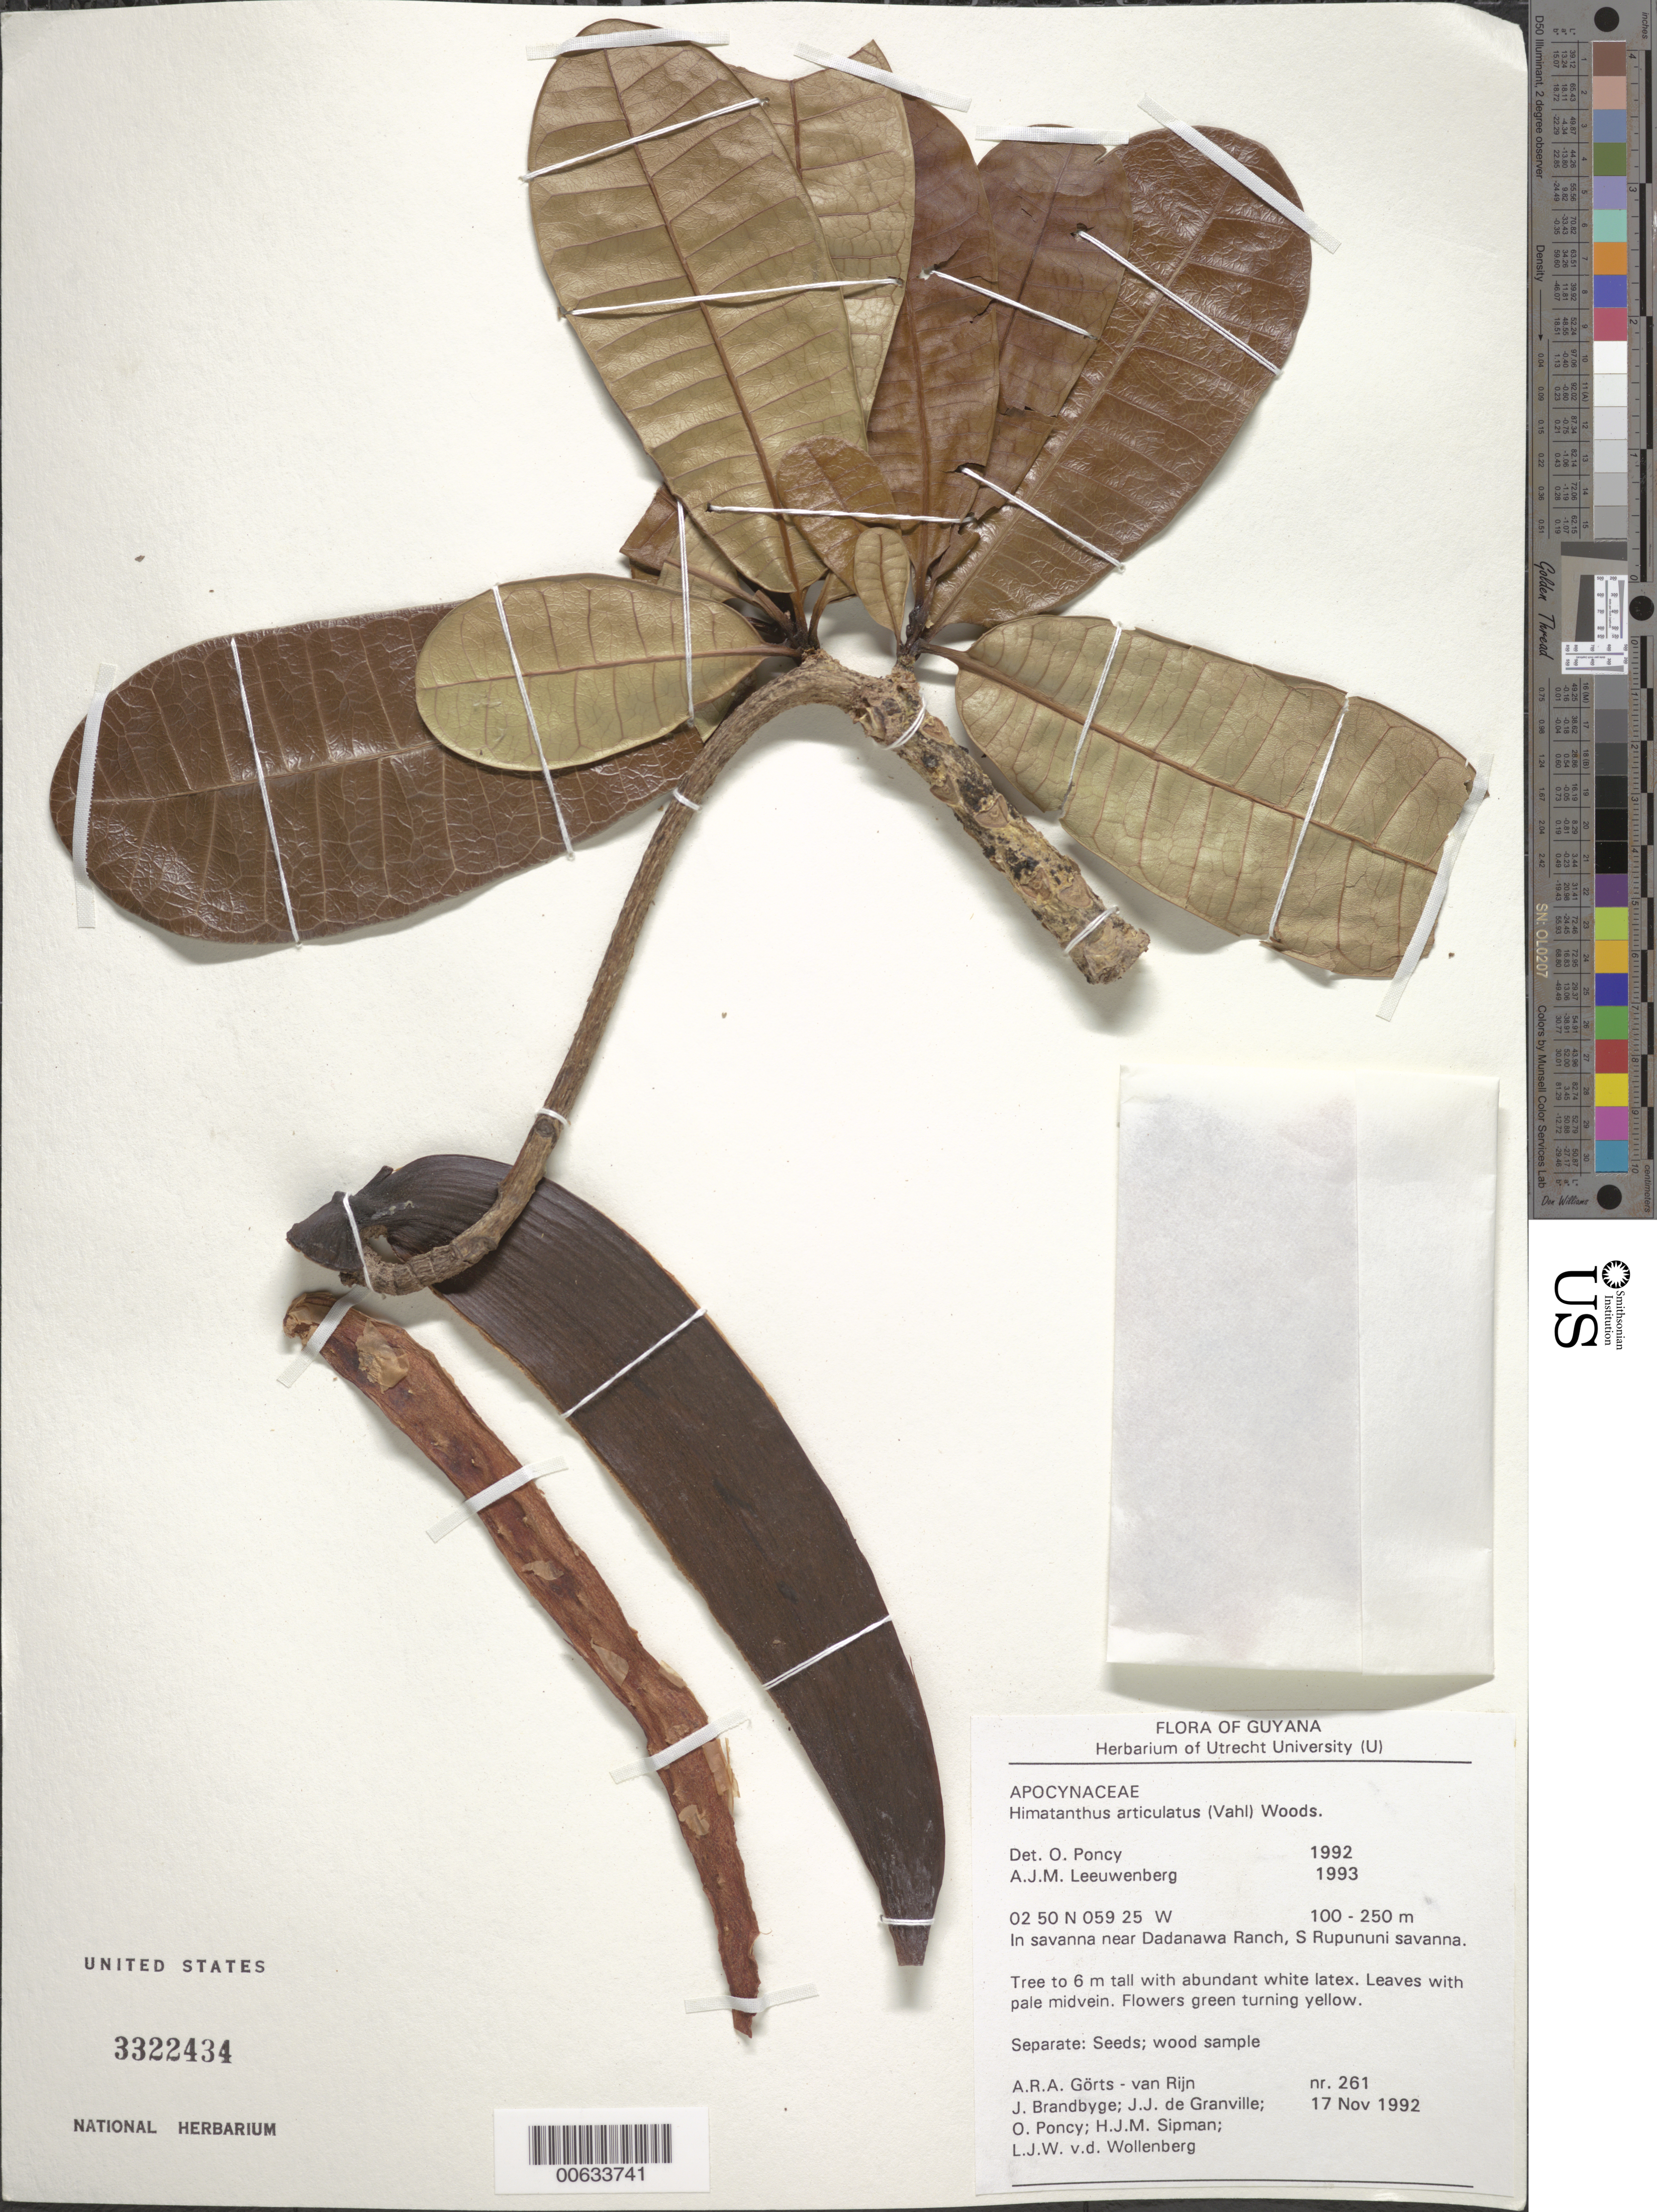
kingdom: Plantae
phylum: Tracheophyta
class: Magnoliopsida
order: Gentianales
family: Apocynaceae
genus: Himatanthus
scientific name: Himatanthus articulatus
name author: (Vahl) Woodson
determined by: Leeuwenberg, A. J. M.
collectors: A. .R. A. Görts-van Rijn, J. Brandbyge, J.-J. de Granville, O. Poncy, H. J. M. Sipman & L. van der Wollenberg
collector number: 261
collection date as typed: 19-Nov-92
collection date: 1992-11-19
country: Guyana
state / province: U. Takutu-U. Essequibo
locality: Dadanawa Ranch, vic. Mt. Tawatawun, S. Rupununi Savanna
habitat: Savanna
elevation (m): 100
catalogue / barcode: US 3322434